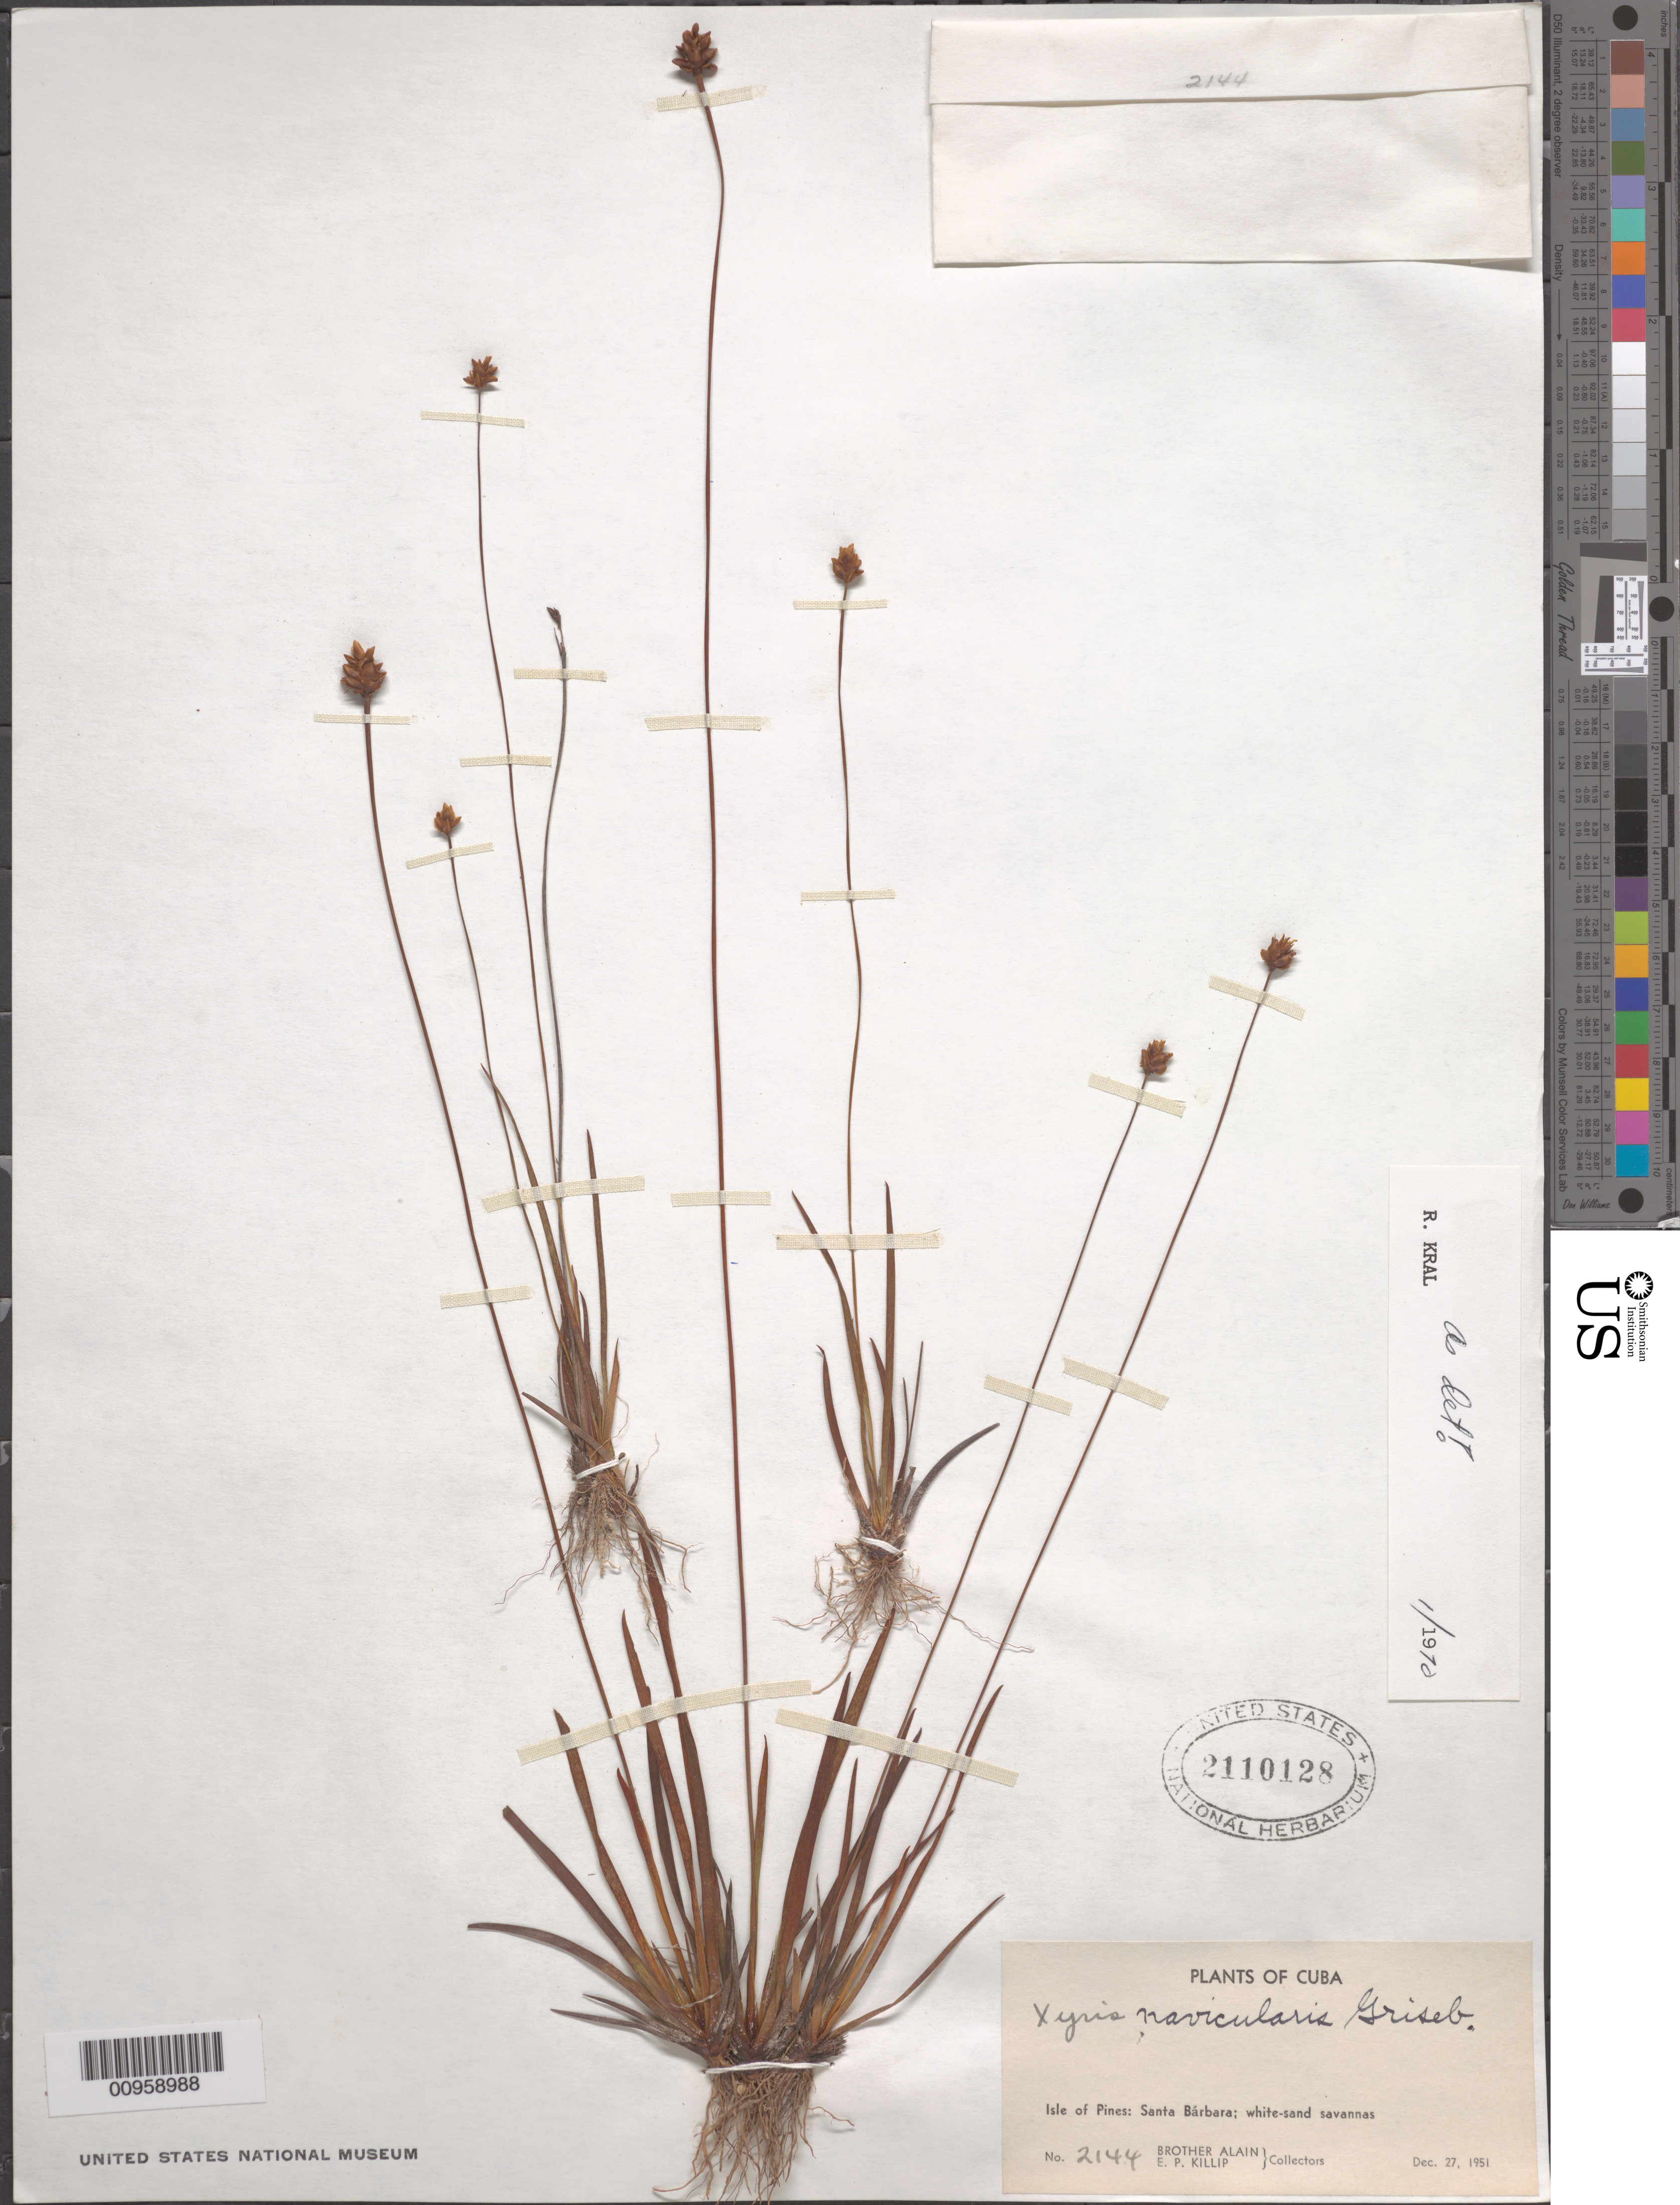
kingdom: Plantae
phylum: Tracheophyta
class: Liliopsida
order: Poales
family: Xyridaceae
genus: Xyris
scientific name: Xyris navicularis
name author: Griseb.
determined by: Kral, Robert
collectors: A. H. Liogier & E. P. Killip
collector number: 2144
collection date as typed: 27 Dec 1951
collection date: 1951-12-27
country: Cuba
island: Isla de la Juventud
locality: Isle of Pines, Santa Bárbara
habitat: White-sand savannes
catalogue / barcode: US 2110128